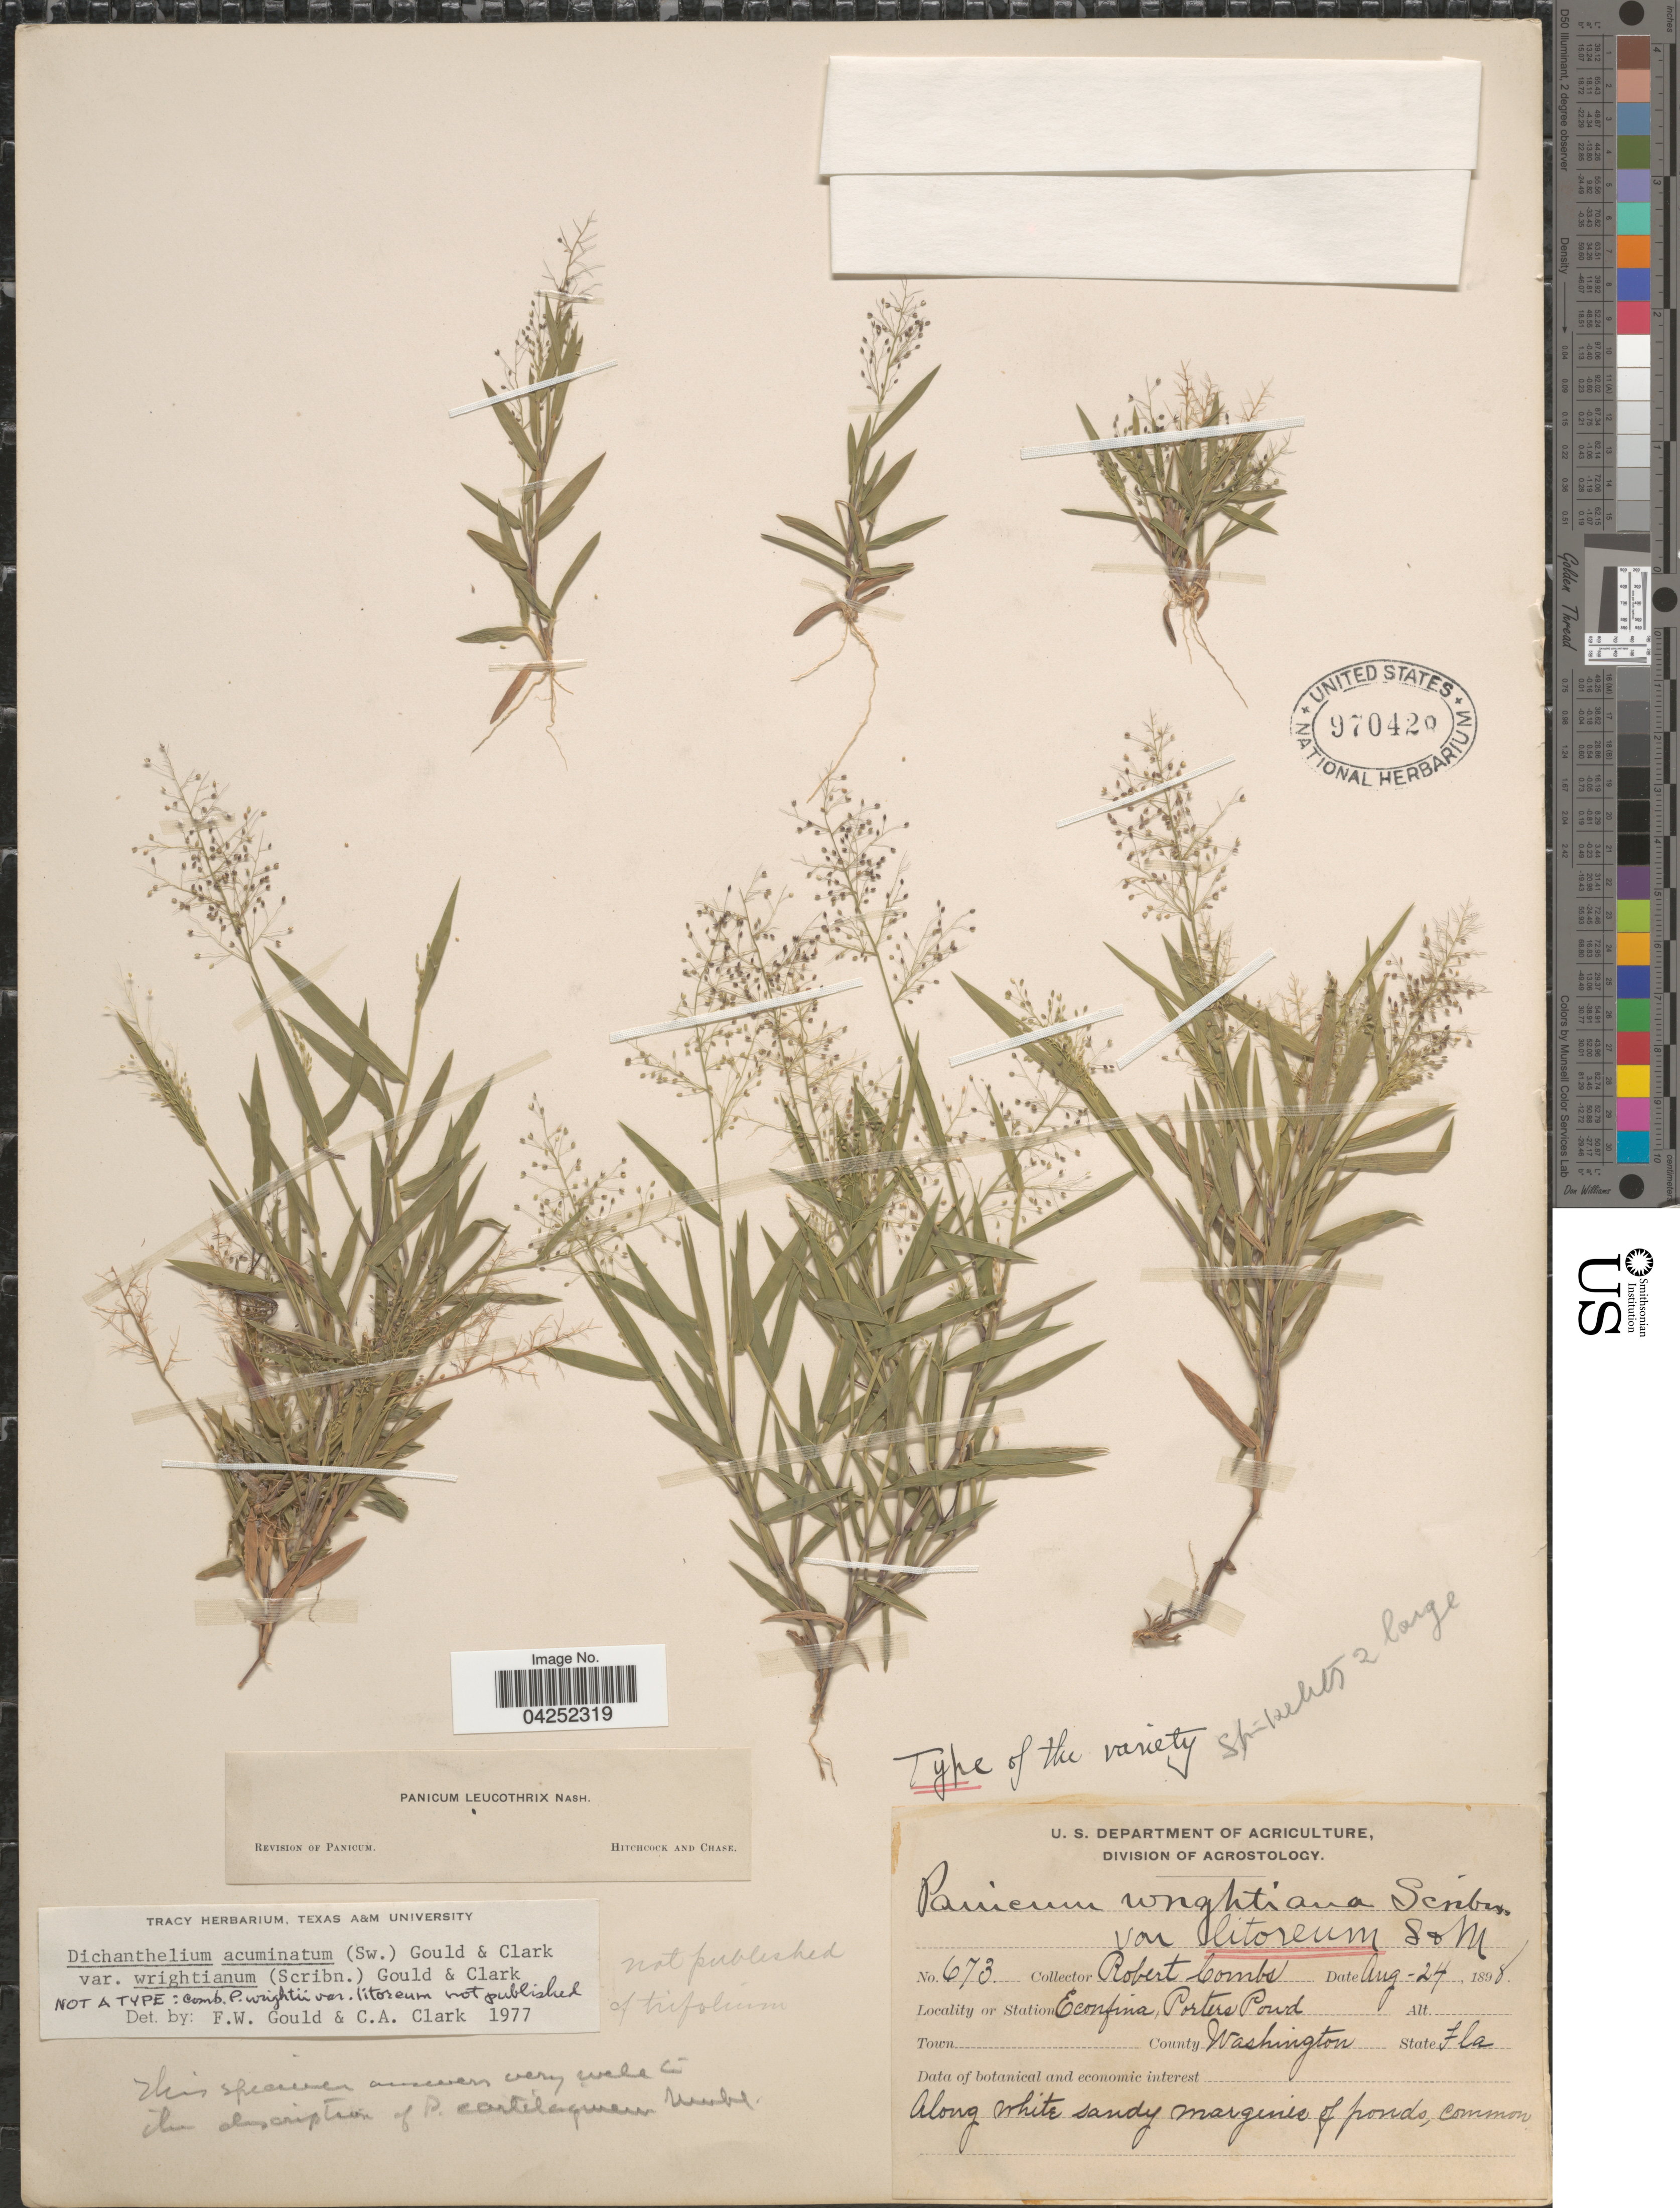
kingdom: Plantae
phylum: Tracheophyta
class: Liliopsida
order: Poales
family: Poaceae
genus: Dichanthelium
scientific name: Dichanthelium acuminatum var. longiligulatum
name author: (Nash) Gould & C.A. Clark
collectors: R. Combs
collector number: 673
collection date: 1898-08-24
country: United States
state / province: Florida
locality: Econfina, Porters Pond. County Washington. Along white sandy margines of ponds, common.